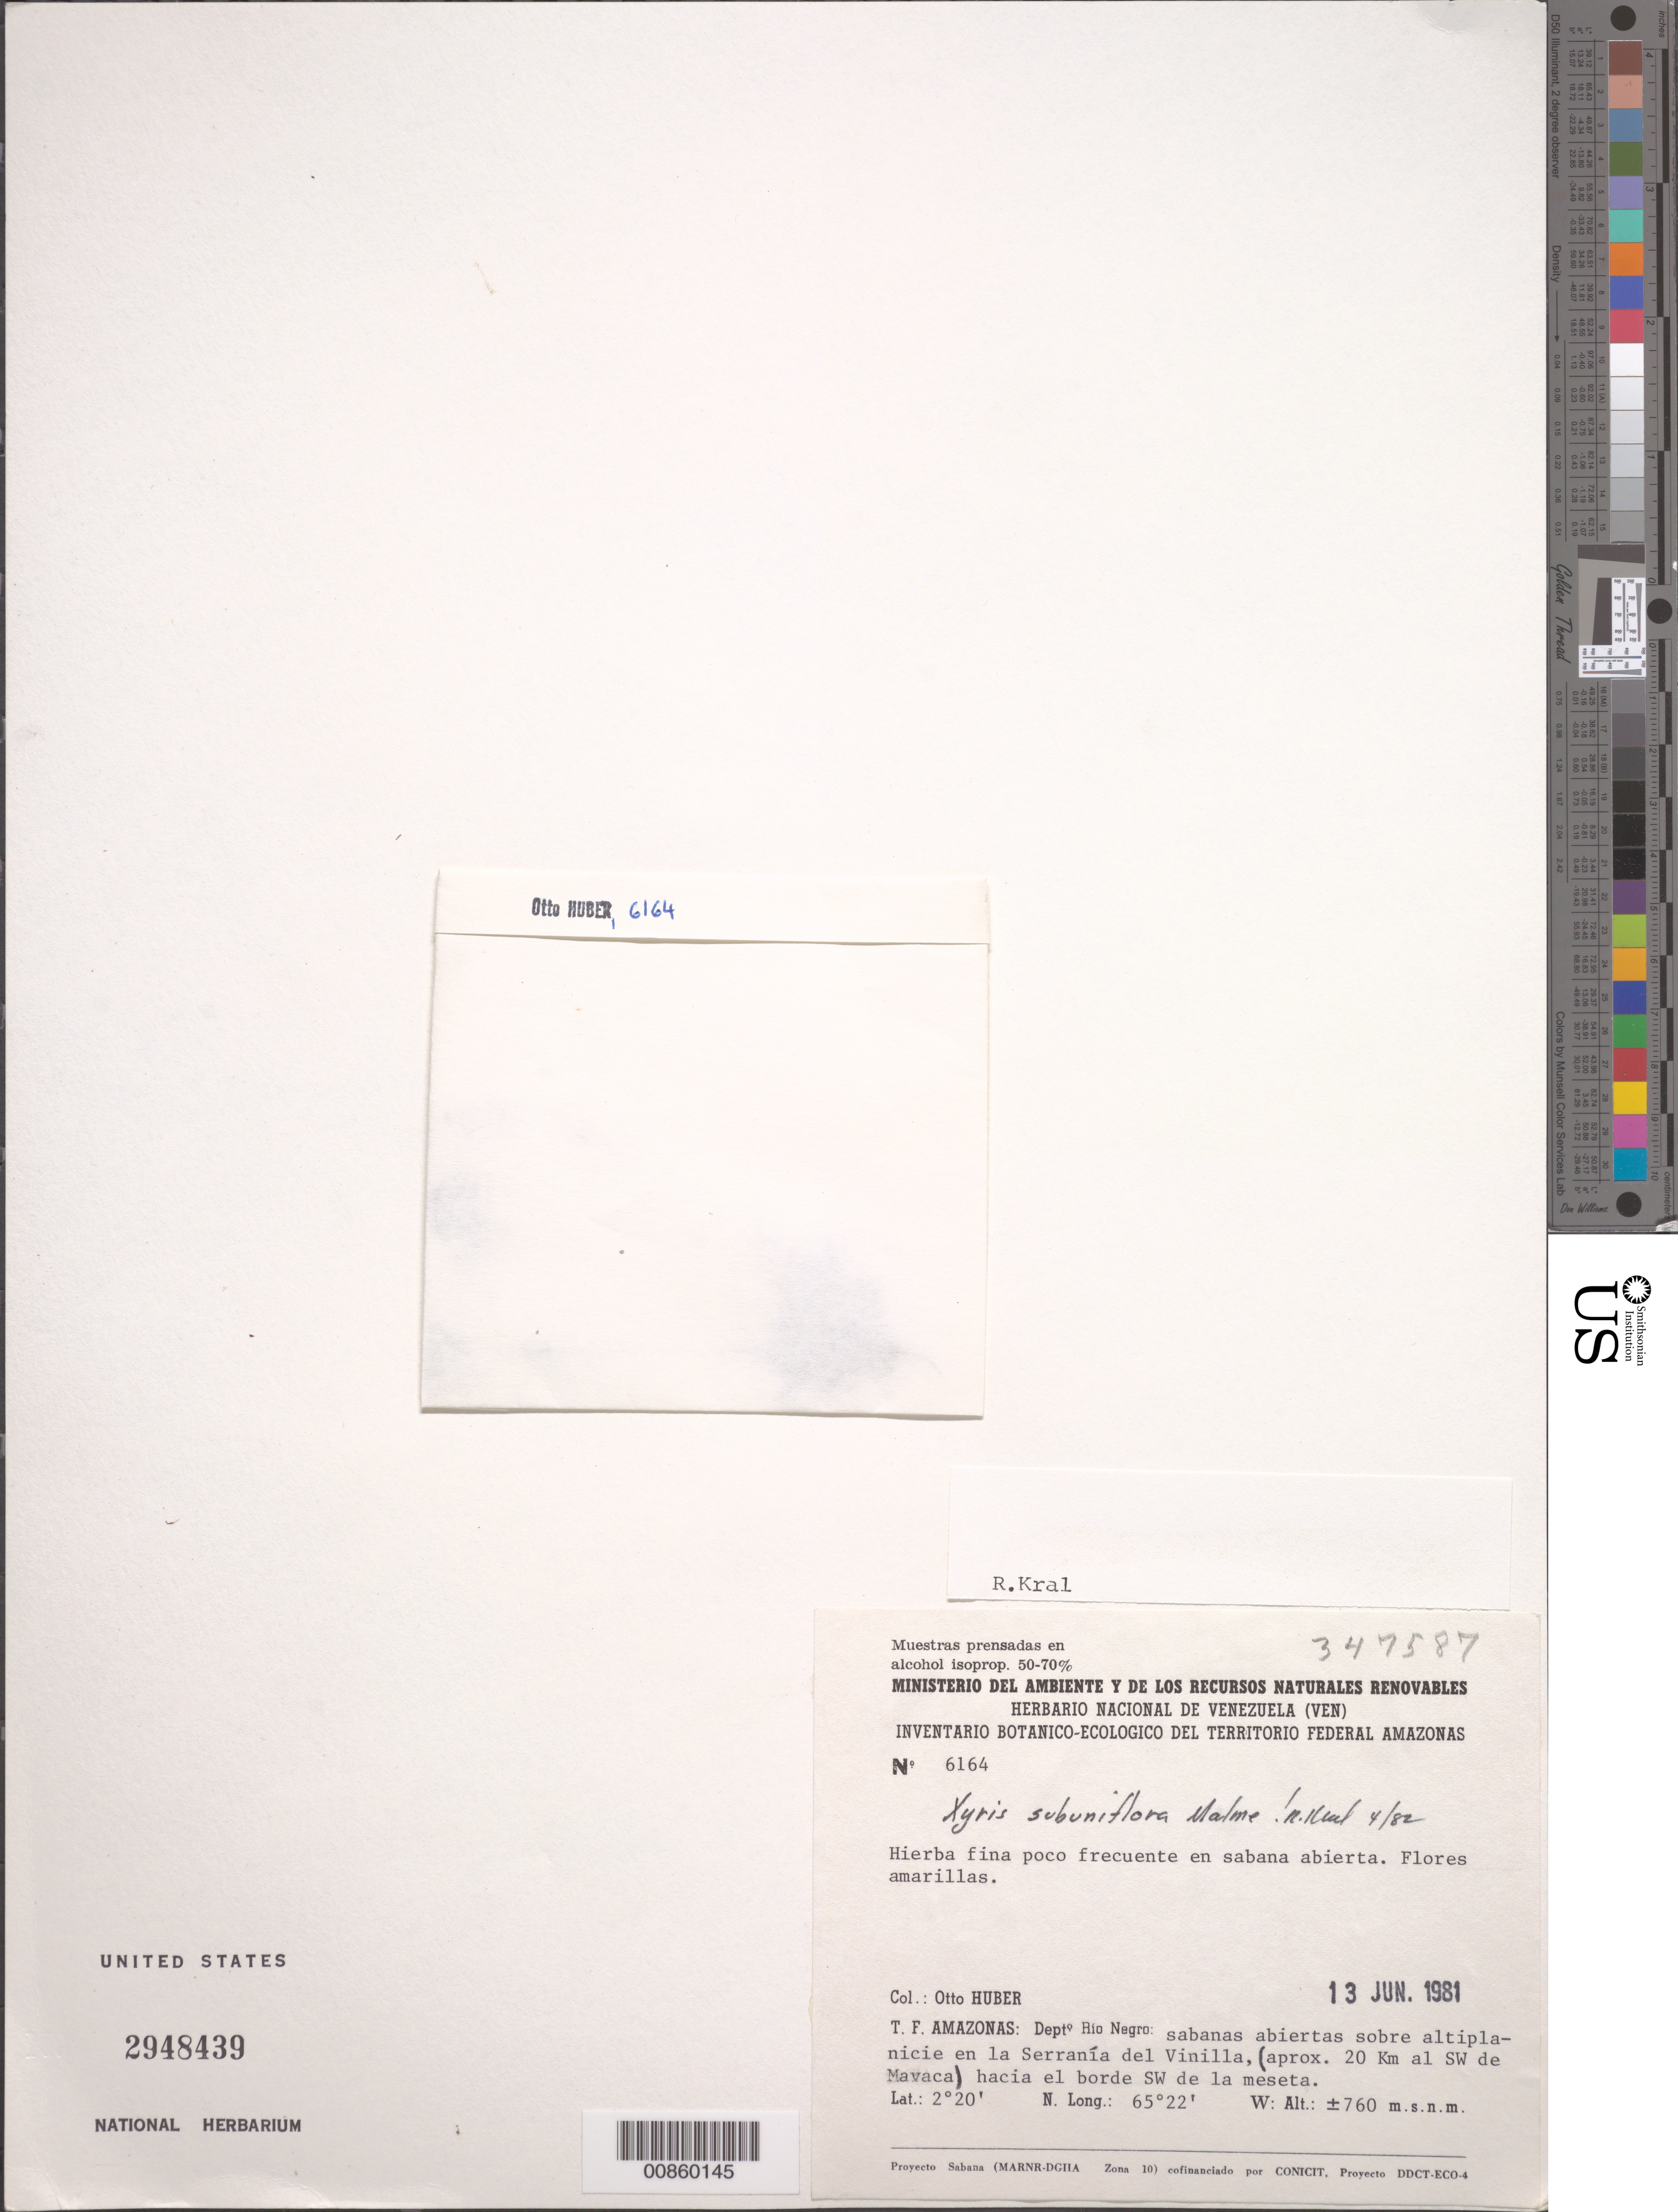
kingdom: Plantae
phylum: Tracheophyta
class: Liliopsida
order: Poales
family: Xyridaceae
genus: Xyris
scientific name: Xyris subuniflora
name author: Malme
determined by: Kral, Robert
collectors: O. Huber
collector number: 6164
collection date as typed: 13-Jun-81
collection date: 1981-06-13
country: Venezuela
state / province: Amazonas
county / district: Río Negro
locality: Serranía del Vinilla, 20 km SW de Mavaca, hacia el borde SW de la meseta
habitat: Sabanas abiertas sobre altiplanicie; en sabana abierta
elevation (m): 760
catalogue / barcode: US 2948439